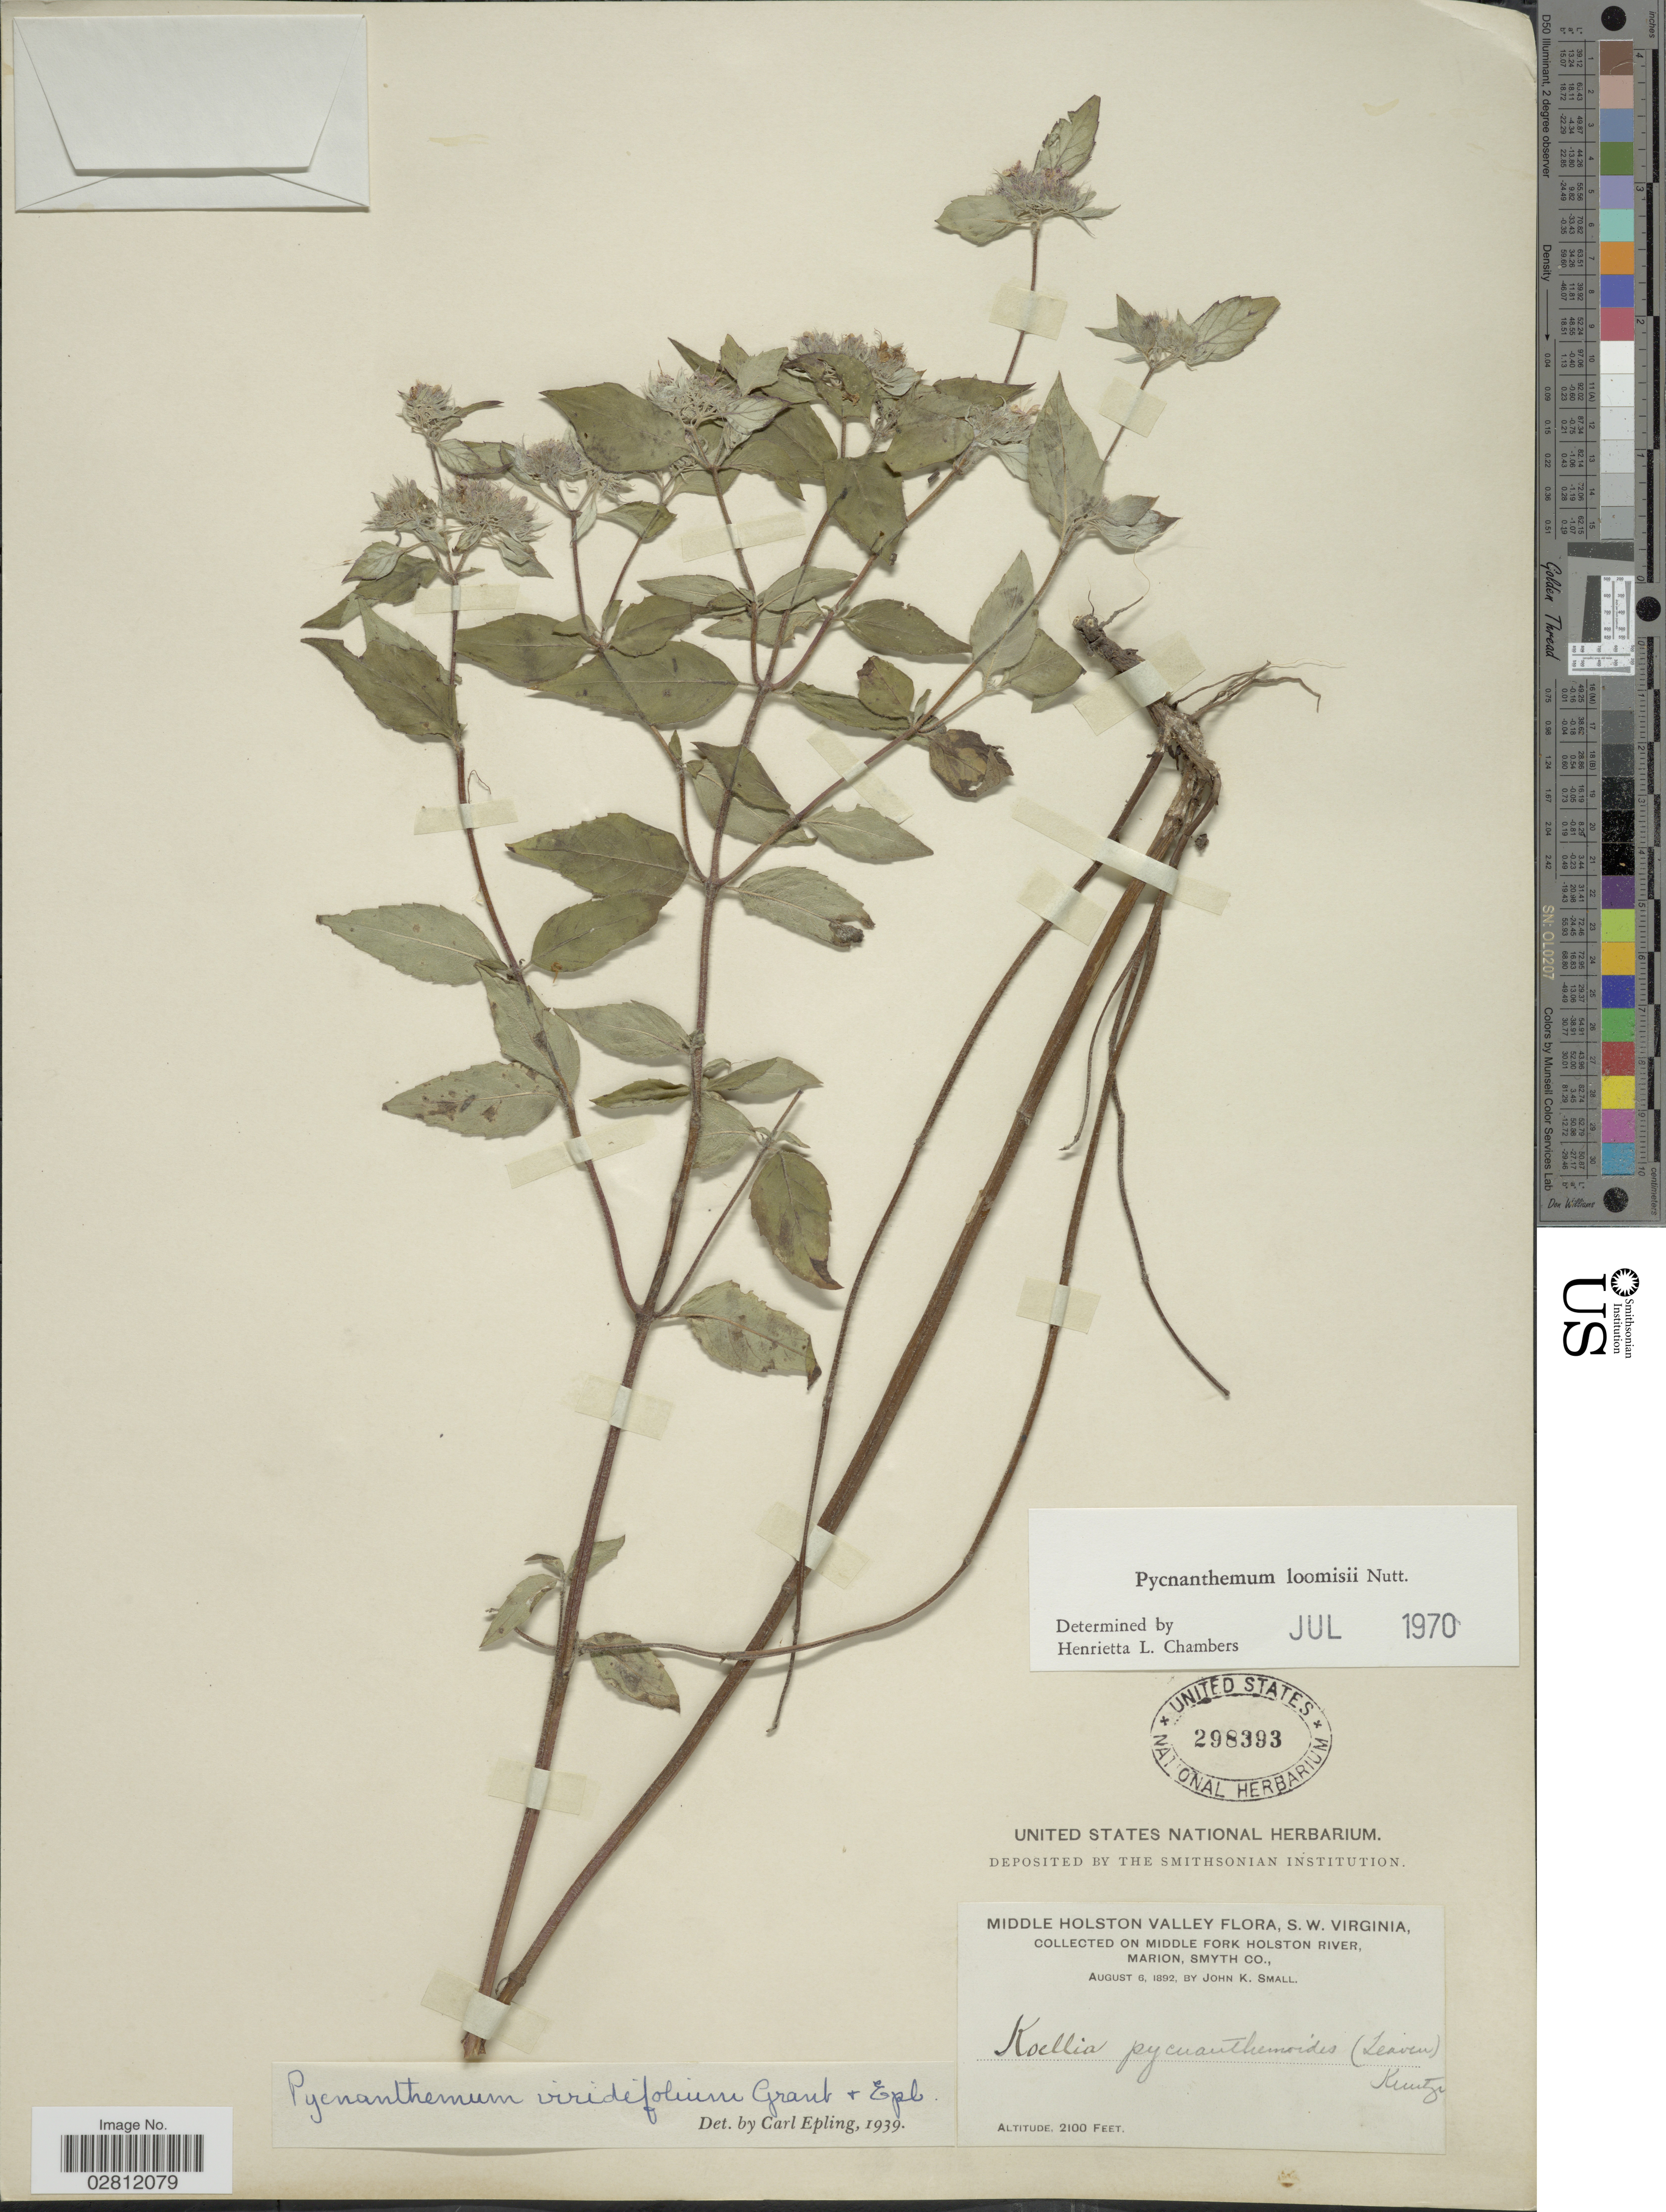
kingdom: Plantae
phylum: Tracheophyta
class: Magnoliopsida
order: Lamiales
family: Lamiaceae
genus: Pycnanthemum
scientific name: Pycnanthemum loomisii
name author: Nutt.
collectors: J. K. Small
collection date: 1892-08-06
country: United States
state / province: Virginia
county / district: Smyth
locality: Middle Holston Valley, S.W. Virginia, Middle Fork Holston River, Marion, Smyth Co.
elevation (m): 640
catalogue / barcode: US 298393